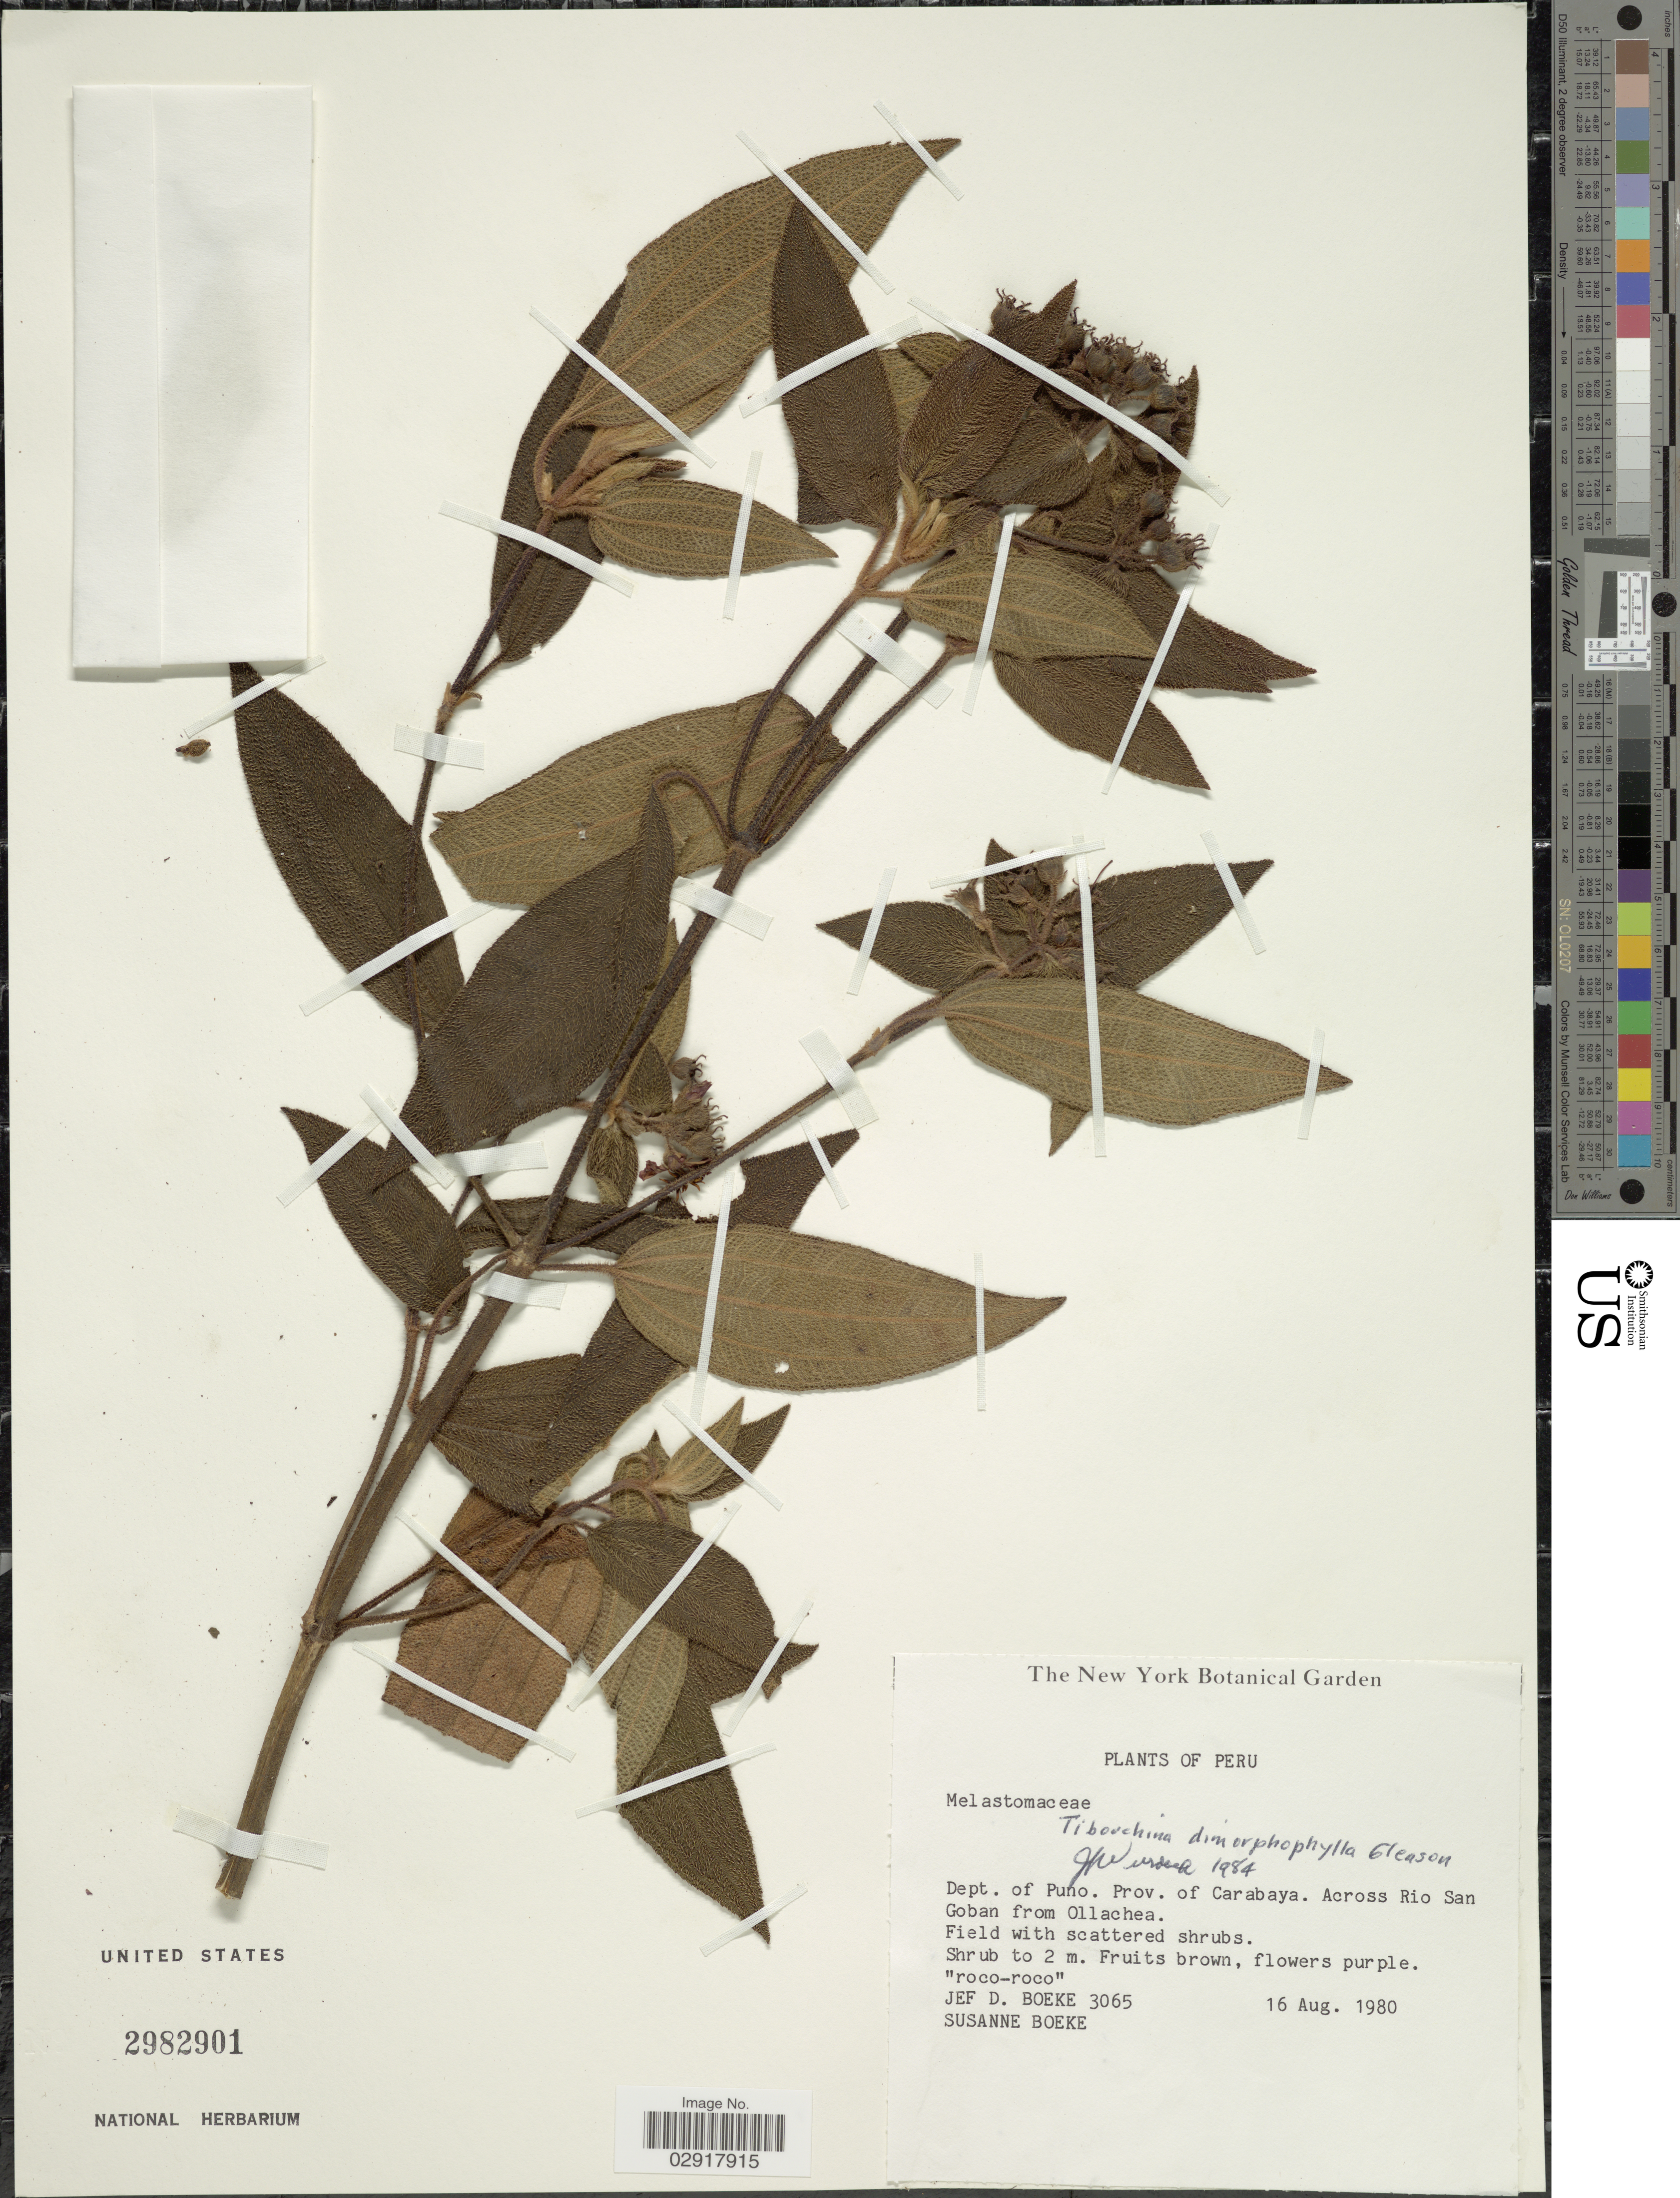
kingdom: Plantae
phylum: Tracheophyta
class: Magnoliopsida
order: Myrtales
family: Melastomataceae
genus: Chaetogastra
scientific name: Chaetogastra dimorphylla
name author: (Gleason) P.J.F. Guim. & Michelang.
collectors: J. Boeke & S. Boeke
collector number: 3065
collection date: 1980-08-16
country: Peru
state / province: Puno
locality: Depto. of Puno. Prov. of Carabaya. Across Rio San Goban from Ollachea.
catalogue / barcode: US 2982901